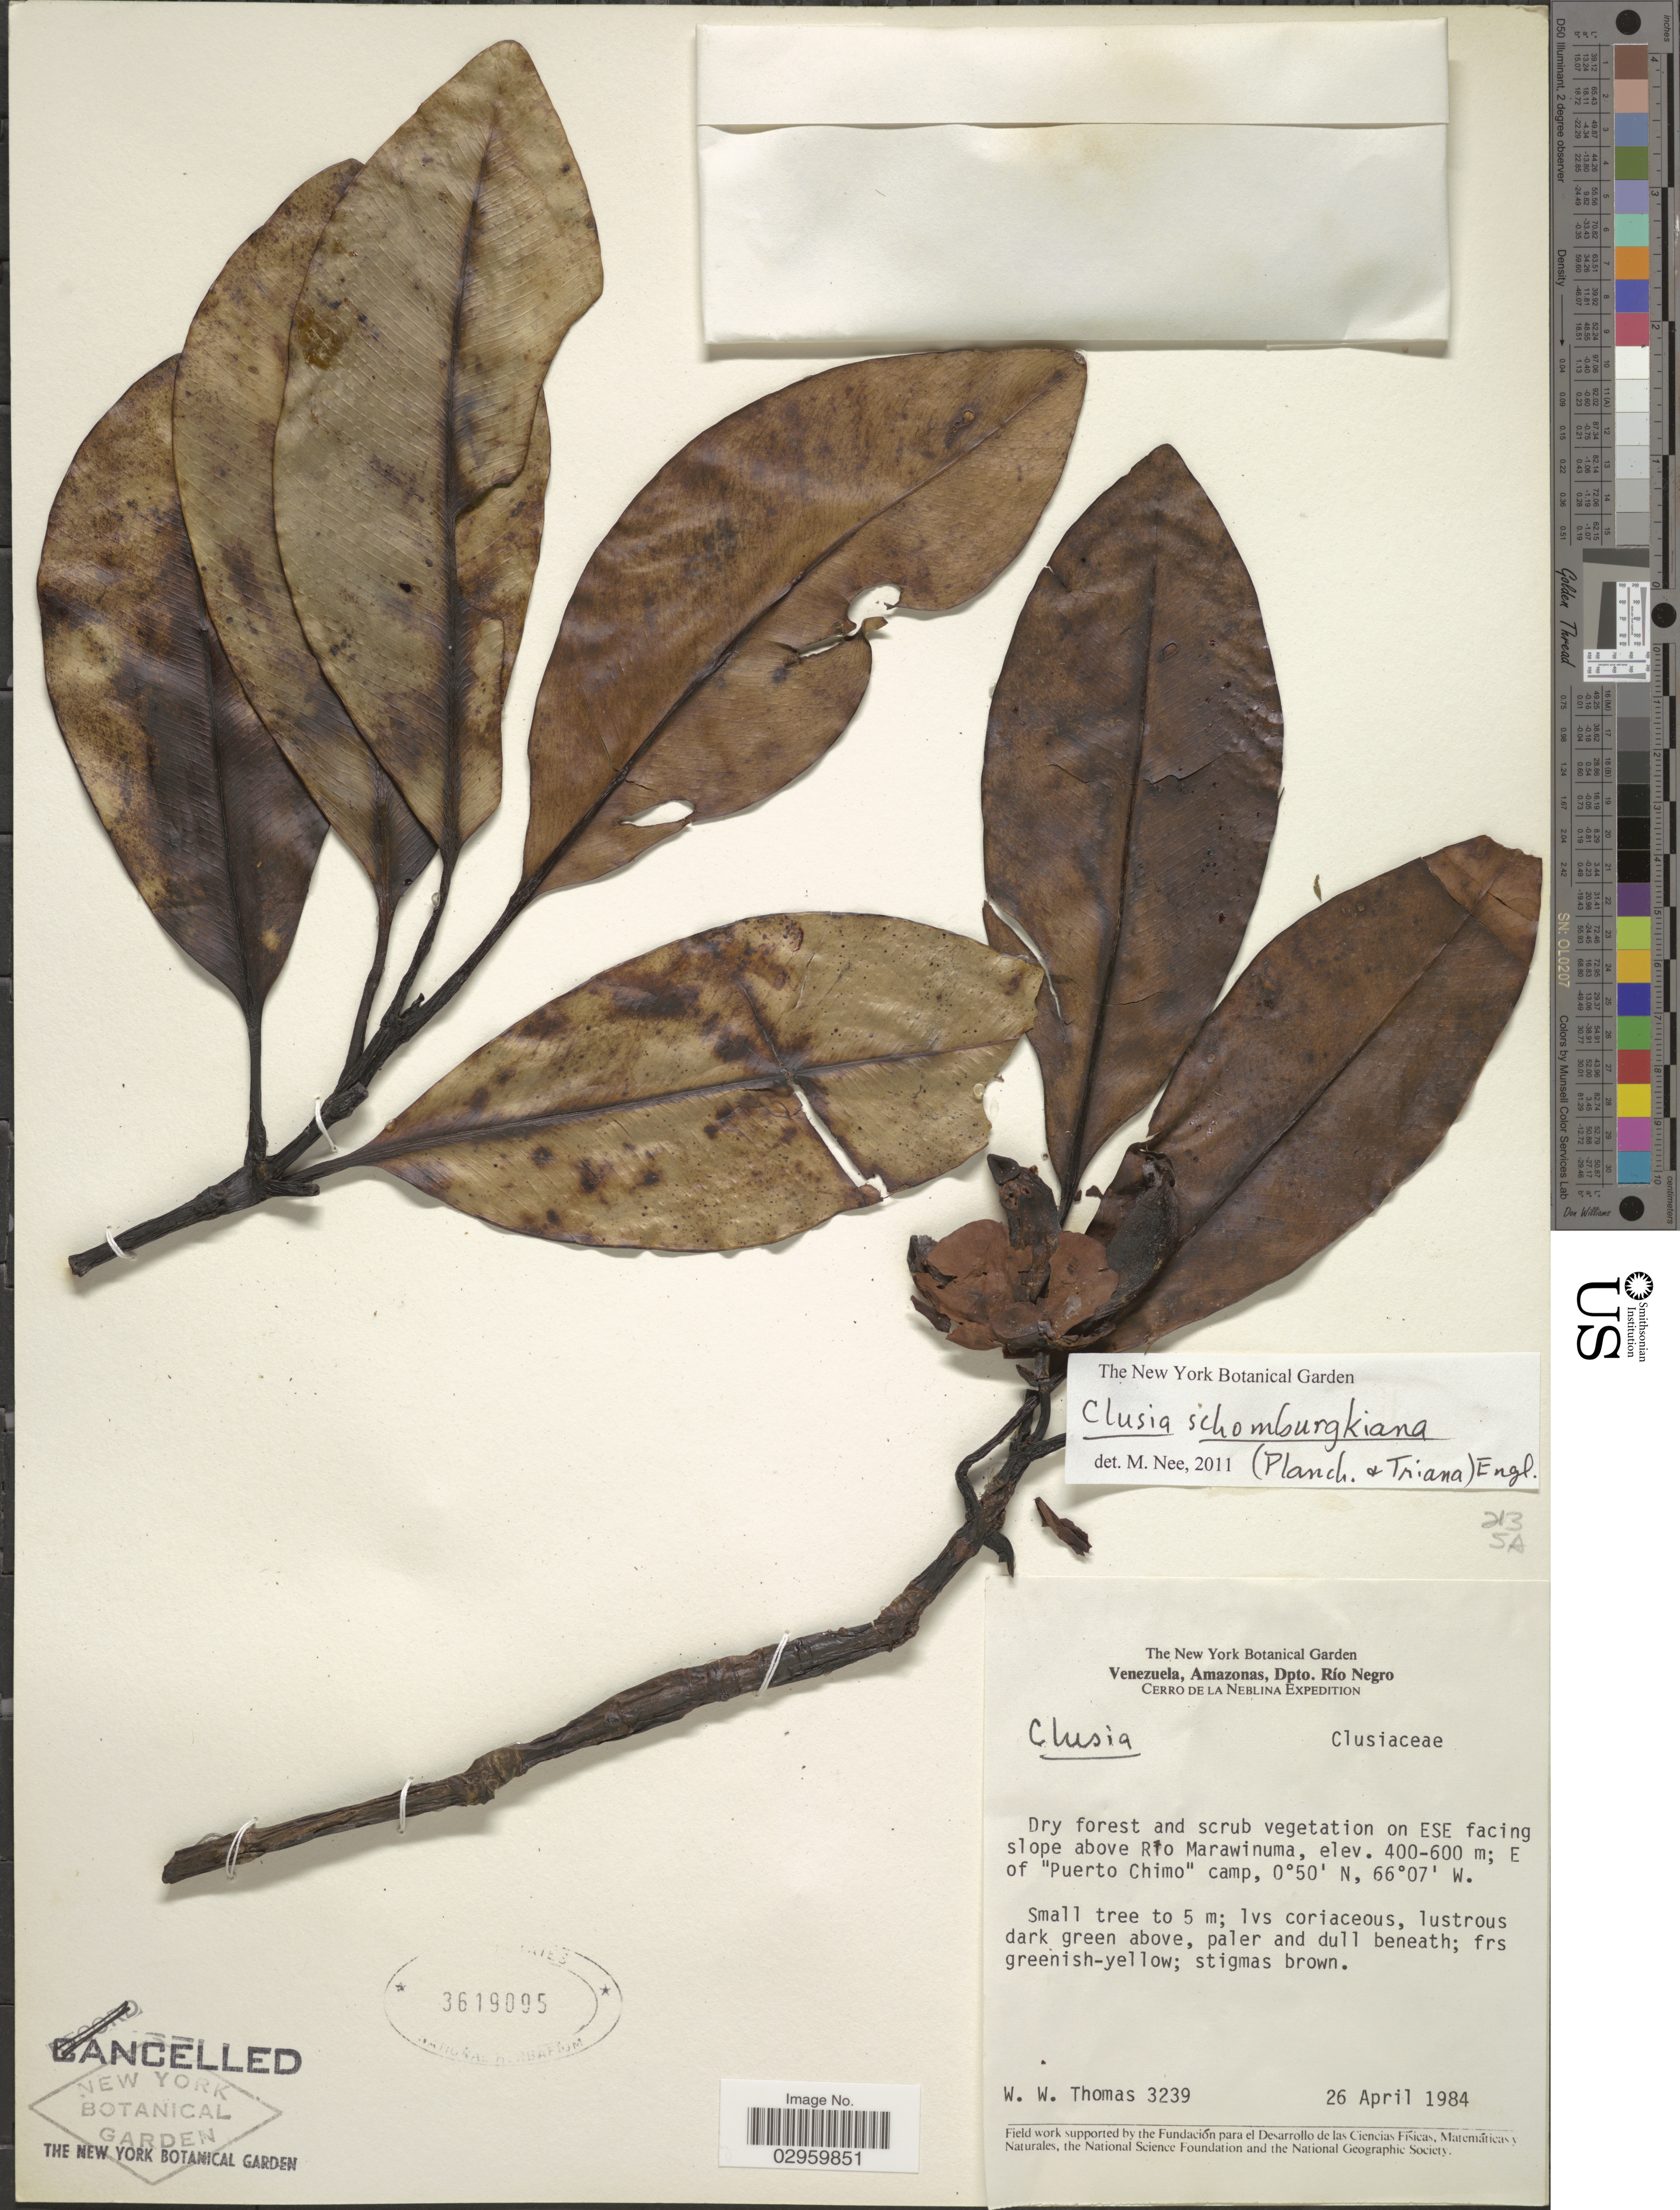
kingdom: Plantae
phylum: Tracheophyta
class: Magnoliopsida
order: Malpighiales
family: Clusiaceae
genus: Clusia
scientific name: Clusia schomburgkiana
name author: (Planch. & Triana) Benth. ex Engl.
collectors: W. Thomas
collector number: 3239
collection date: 1984-04-26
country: Venezuela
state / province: Amazonas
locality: Dpto. Río Negro, Cerro De La Neblina, Dry forest and scrub vegetation on ESE facing slope above Río Marawinuma, E of "Puerto Chimo" camp.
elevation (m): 400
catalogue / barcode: US 3619095